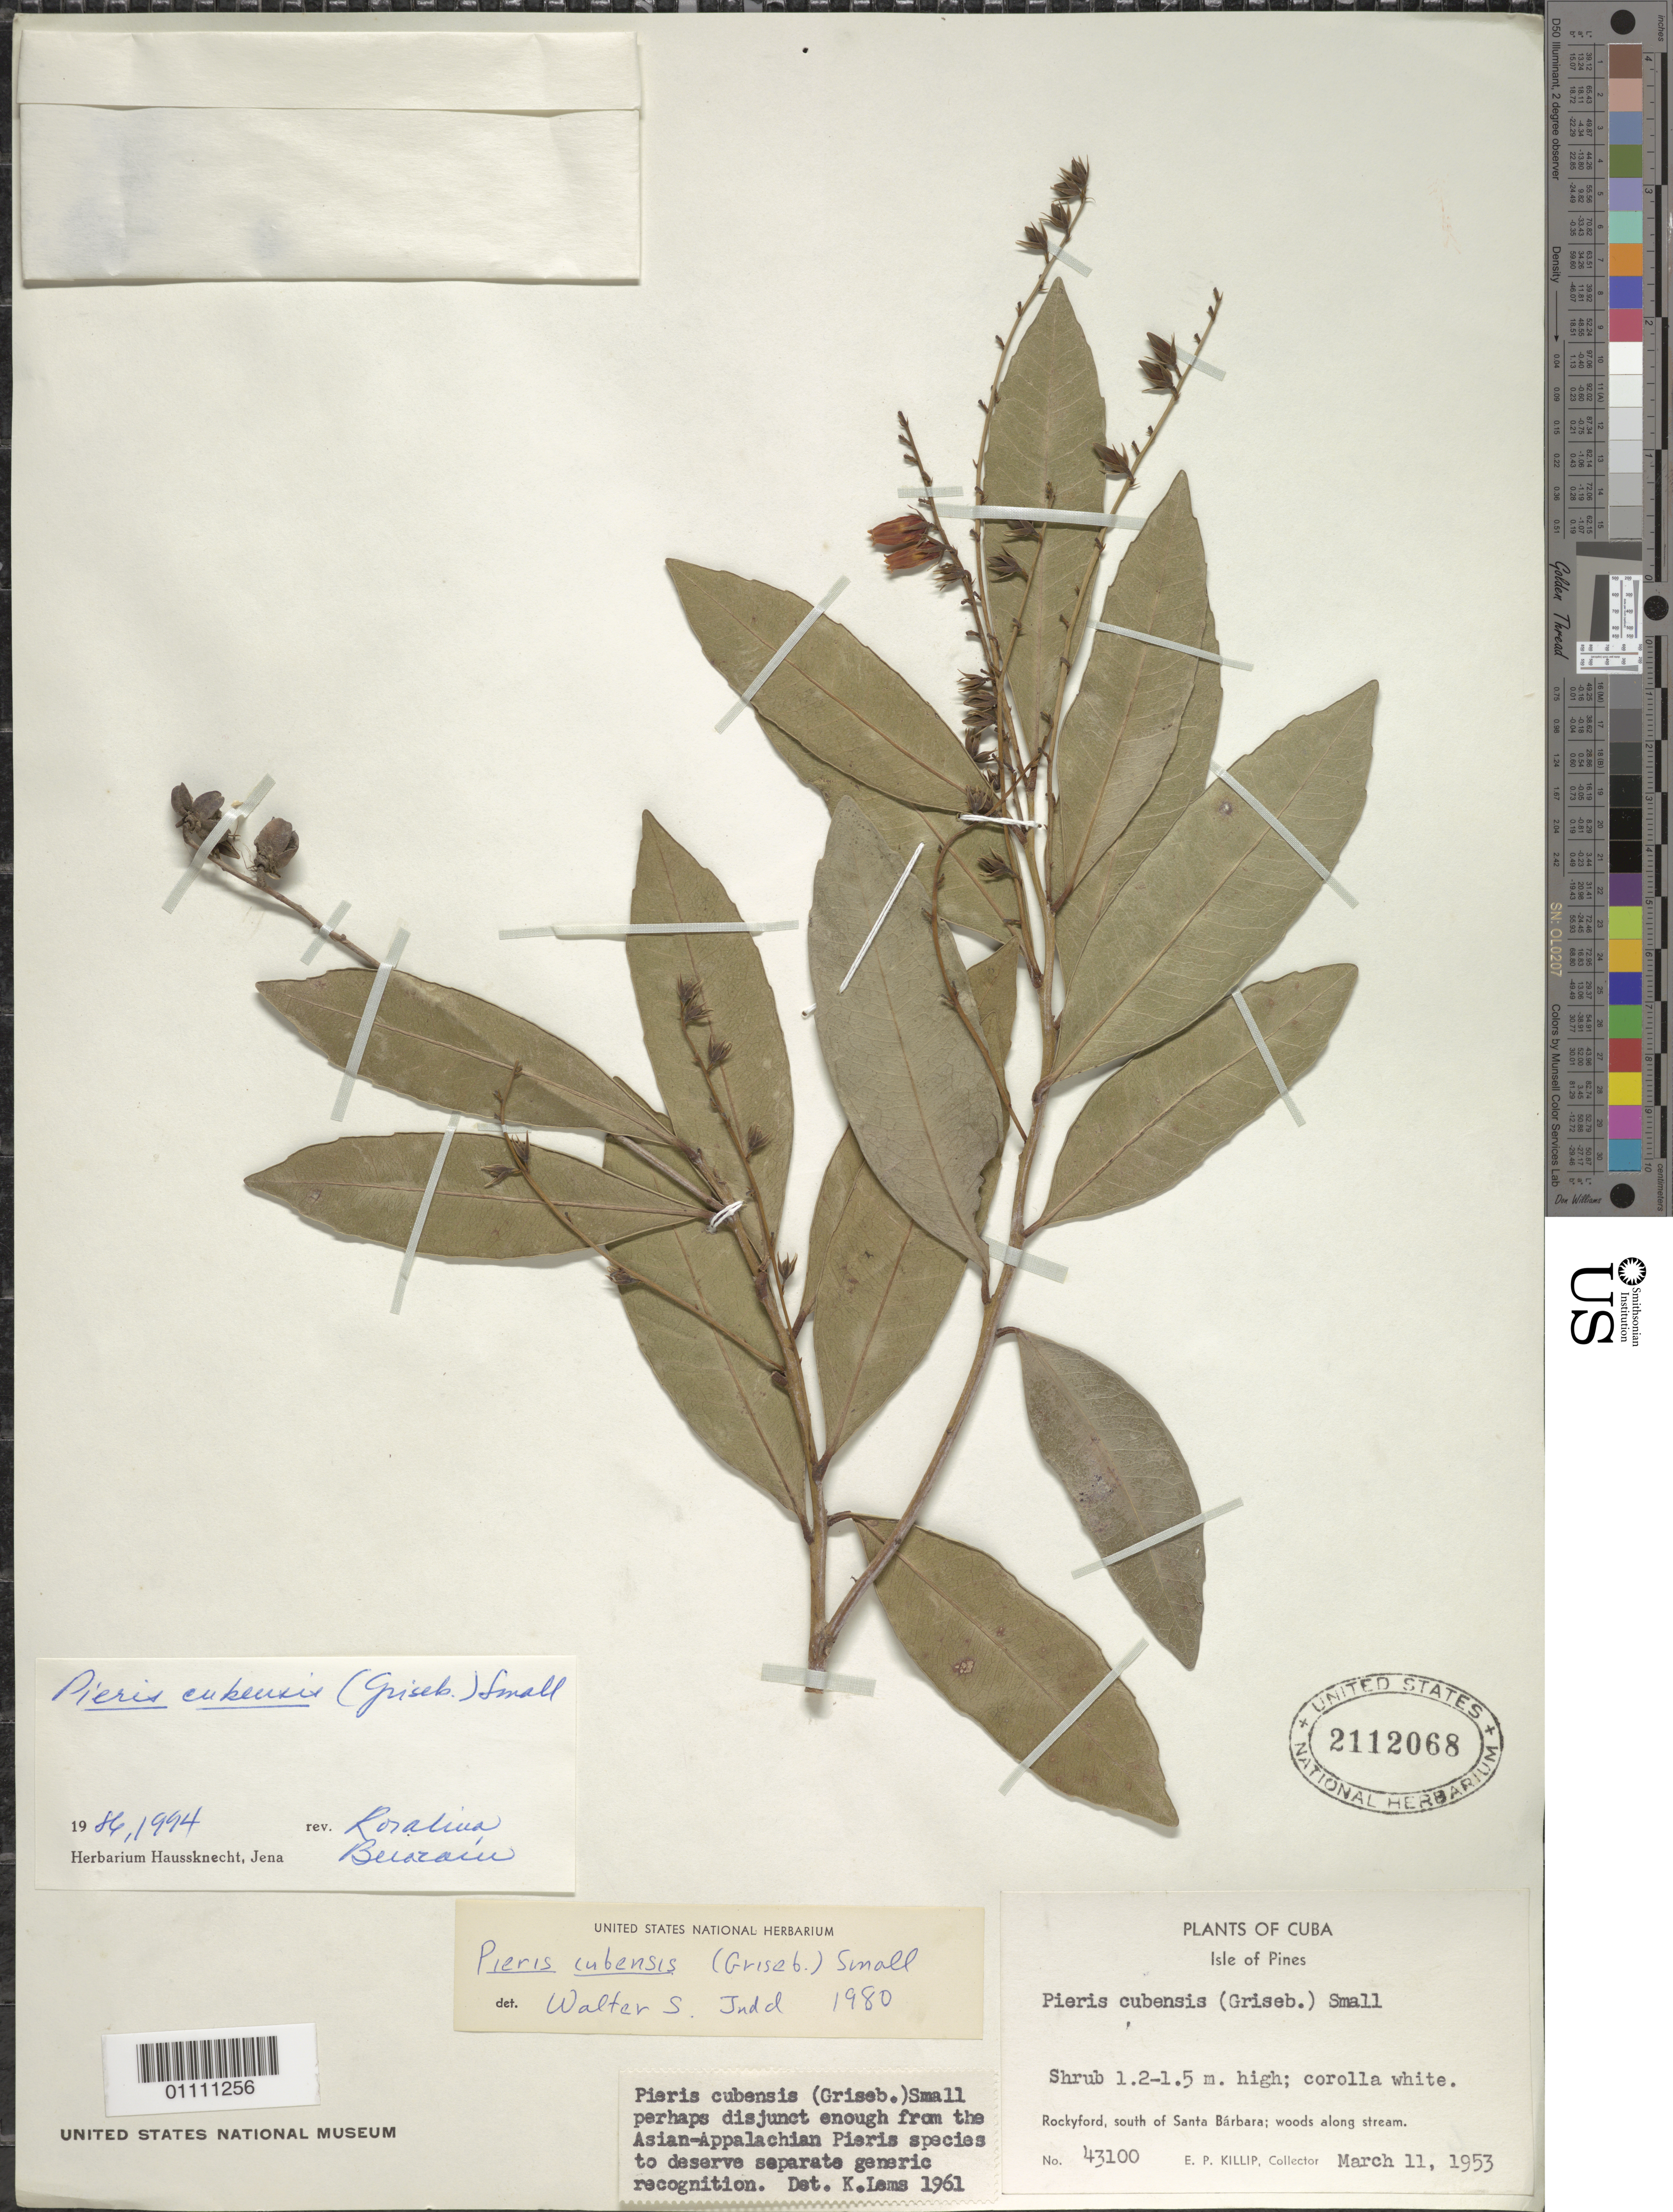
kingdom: Plantae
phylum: Tracheophyta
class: Magnoliopsida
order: Ericales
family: Ericaceae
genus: Pieris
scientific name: Pieris cubensis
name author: (Griseb.) Small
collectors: E. P. Killip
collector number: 43100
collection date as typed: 11 Mar 1953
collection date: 1953-03-11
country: Cuba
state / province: Isla de La Juventud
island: Isla de la Juventud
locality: Rockyford, S of Santa Barbara; woods along stream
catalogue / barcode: US 2112068